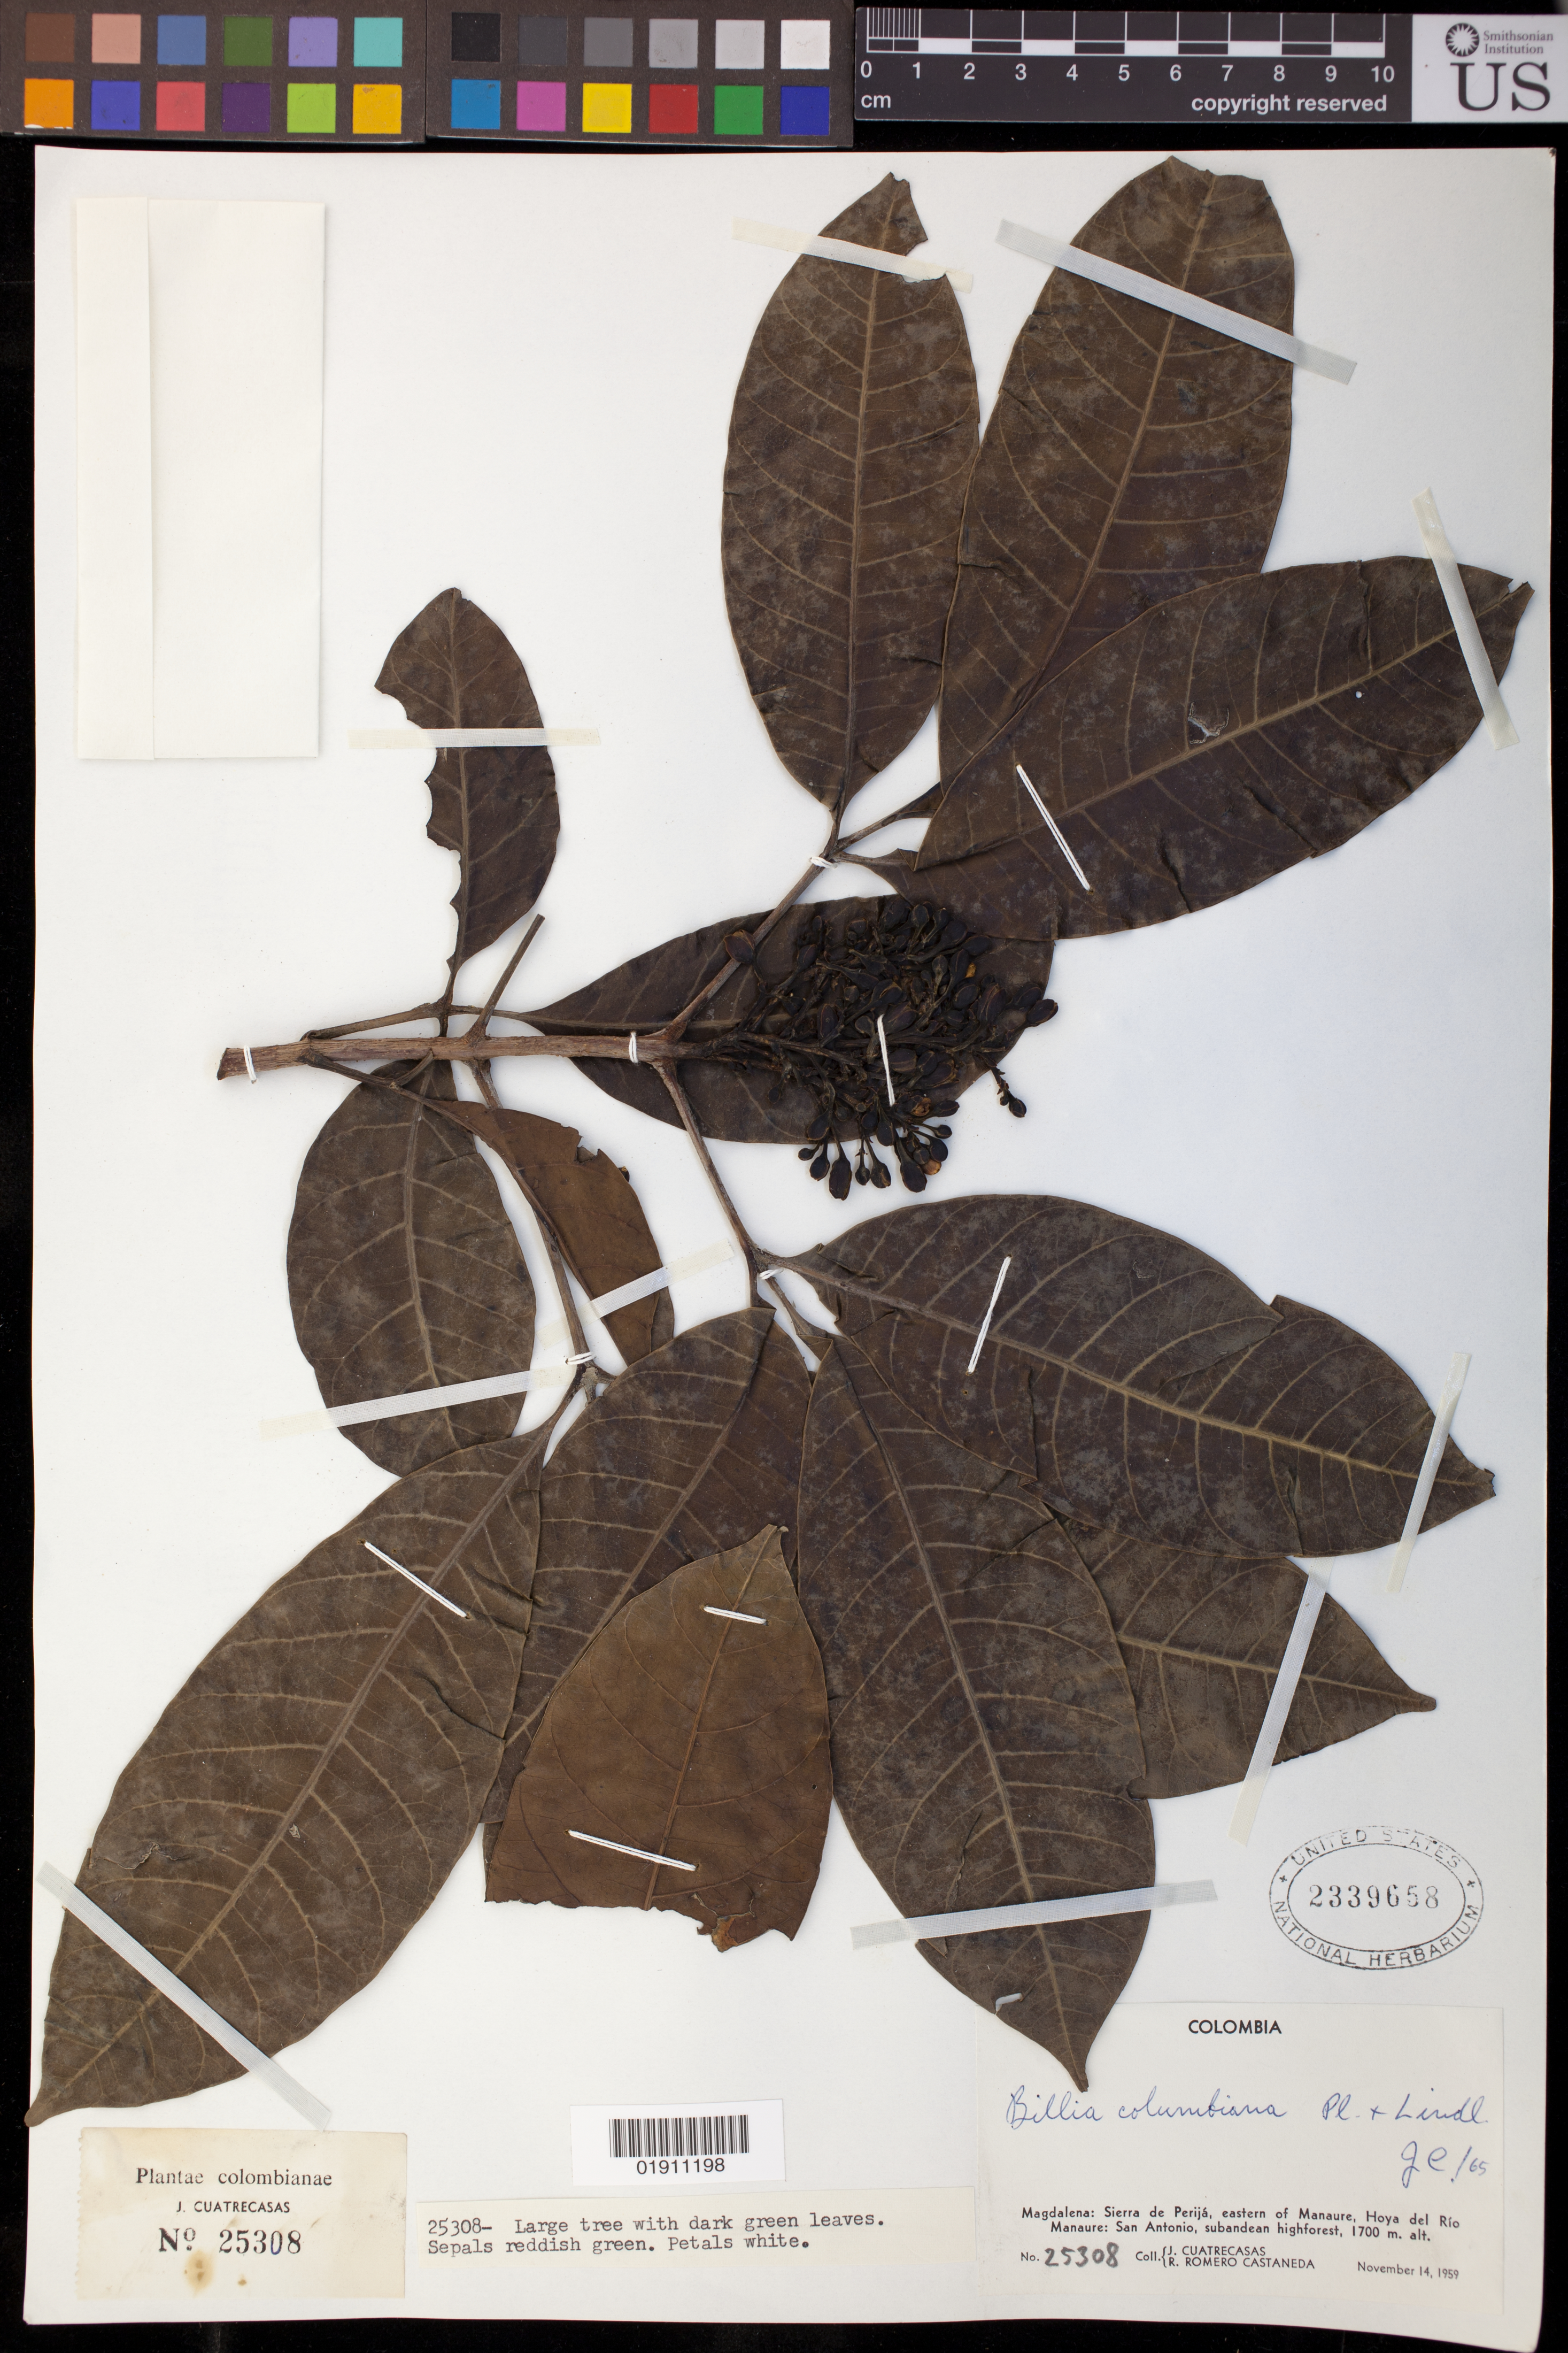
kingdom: Plantae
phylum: Tracheophyta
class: Magnoliopsida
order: Sapindales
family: Sapindaceae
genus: Billia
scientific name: Billia rosea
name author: (Planch. & Linden) C. Ulloa & P.M. Jørg.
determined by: Acevedo-Rodríguez, P., (BOT), Smithsonian Institution - National Museum of Natural History (UNITED STATES)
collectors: J. Cuatrecasas & R. Romero Castañeda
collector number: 25308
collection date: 1959-11-14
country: Colombia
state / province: Magdalena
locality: Sierra de Perija, eastern of Manaure, Hoya del Rio Manaure: San Antonio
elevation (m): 1700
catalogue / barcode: US 2339658